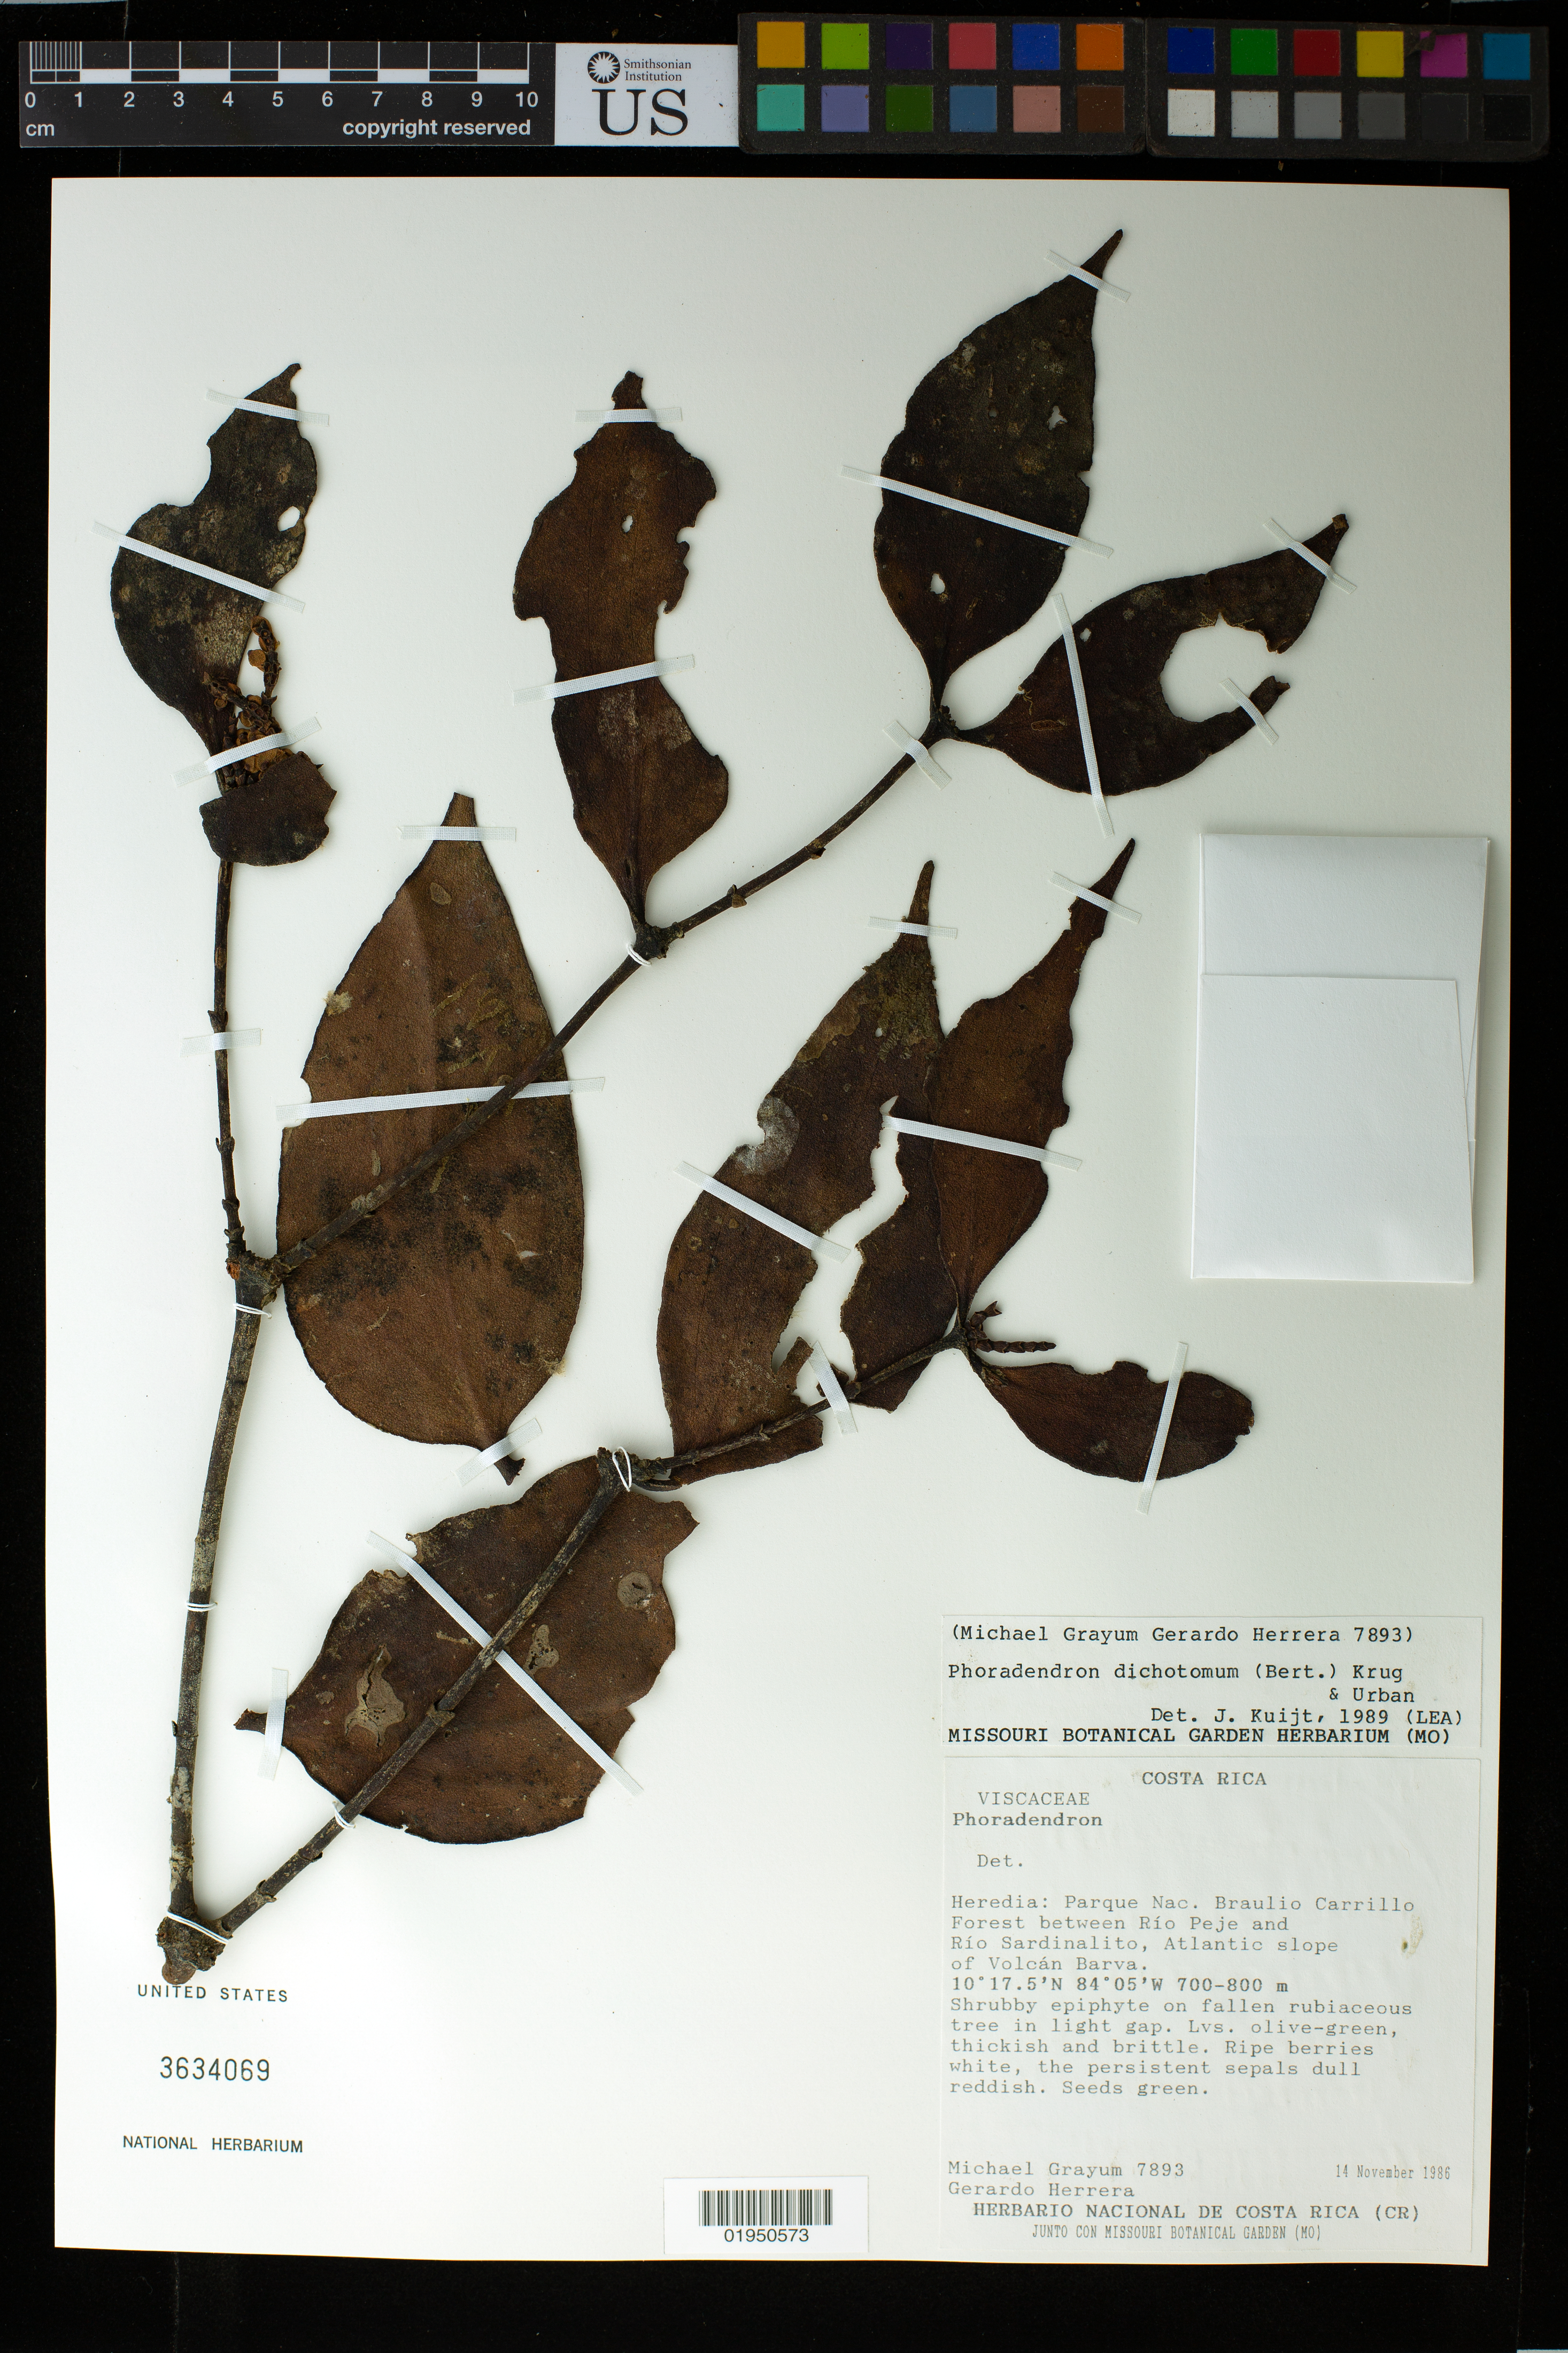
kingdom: Plantae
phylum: Tracheophyta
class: Magnoliopsida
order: Santalales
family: Viscaceae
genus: Phoradendron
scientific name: Phoradendron dichotomum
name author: Krug & Urb.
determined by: Kuijt, Job, (CANADA)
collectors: M. H. Grayum & G. Herrera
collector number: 7893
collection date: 1986-11-14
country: Costa Rica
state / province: Heredia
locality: Heredia: Parque Nac. Braulio Carrillo Forest between Río Peje and Río Sardinalito, Atlantic slope of Volcán Barva.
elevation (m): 700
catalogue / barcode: US 3634069